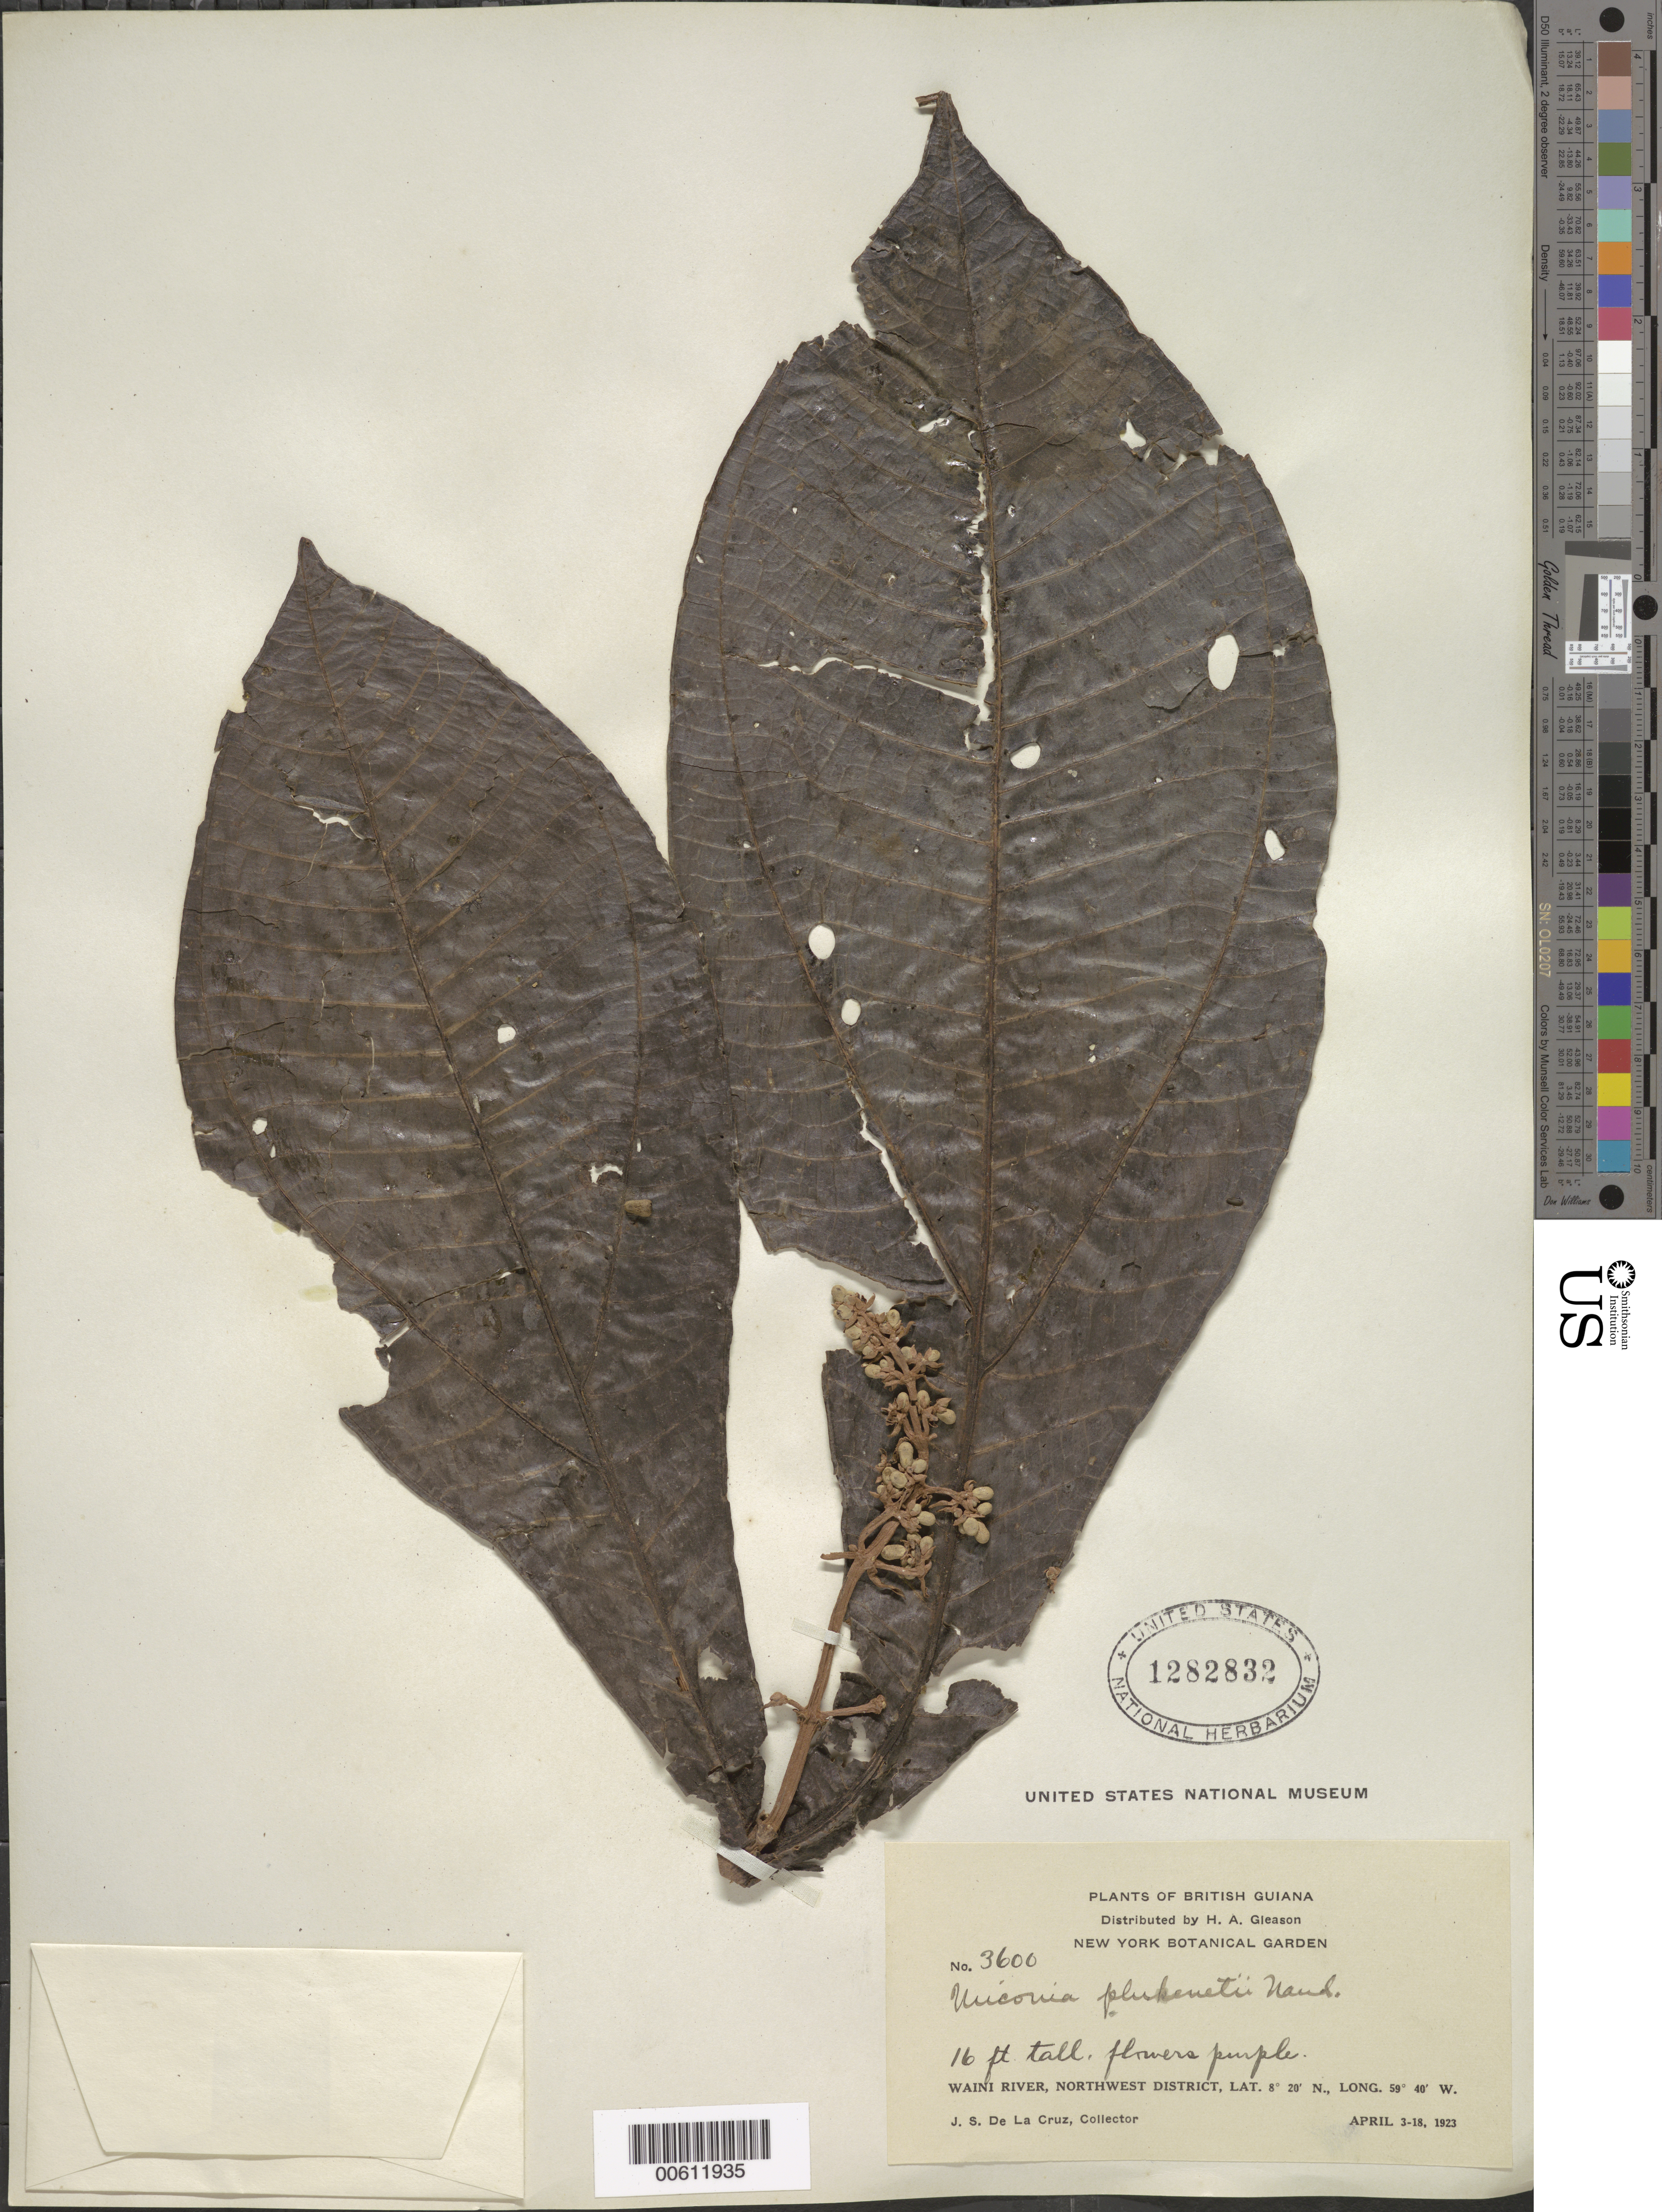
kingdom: Plantae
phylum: Tracheophyta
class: Magnoliopsida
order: Myrtales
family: Melastomataceae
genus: Miconia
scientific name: Miconia plukenetii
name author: Naudin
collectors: J. S. de la Cruz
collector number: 3600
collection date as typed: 3-Apr-23 to 18-Apr-23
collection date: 1923-04-03/1923-04-18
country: Guyana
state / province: Barima-Waini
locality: Waini R., NW District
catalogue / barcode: US 1282832